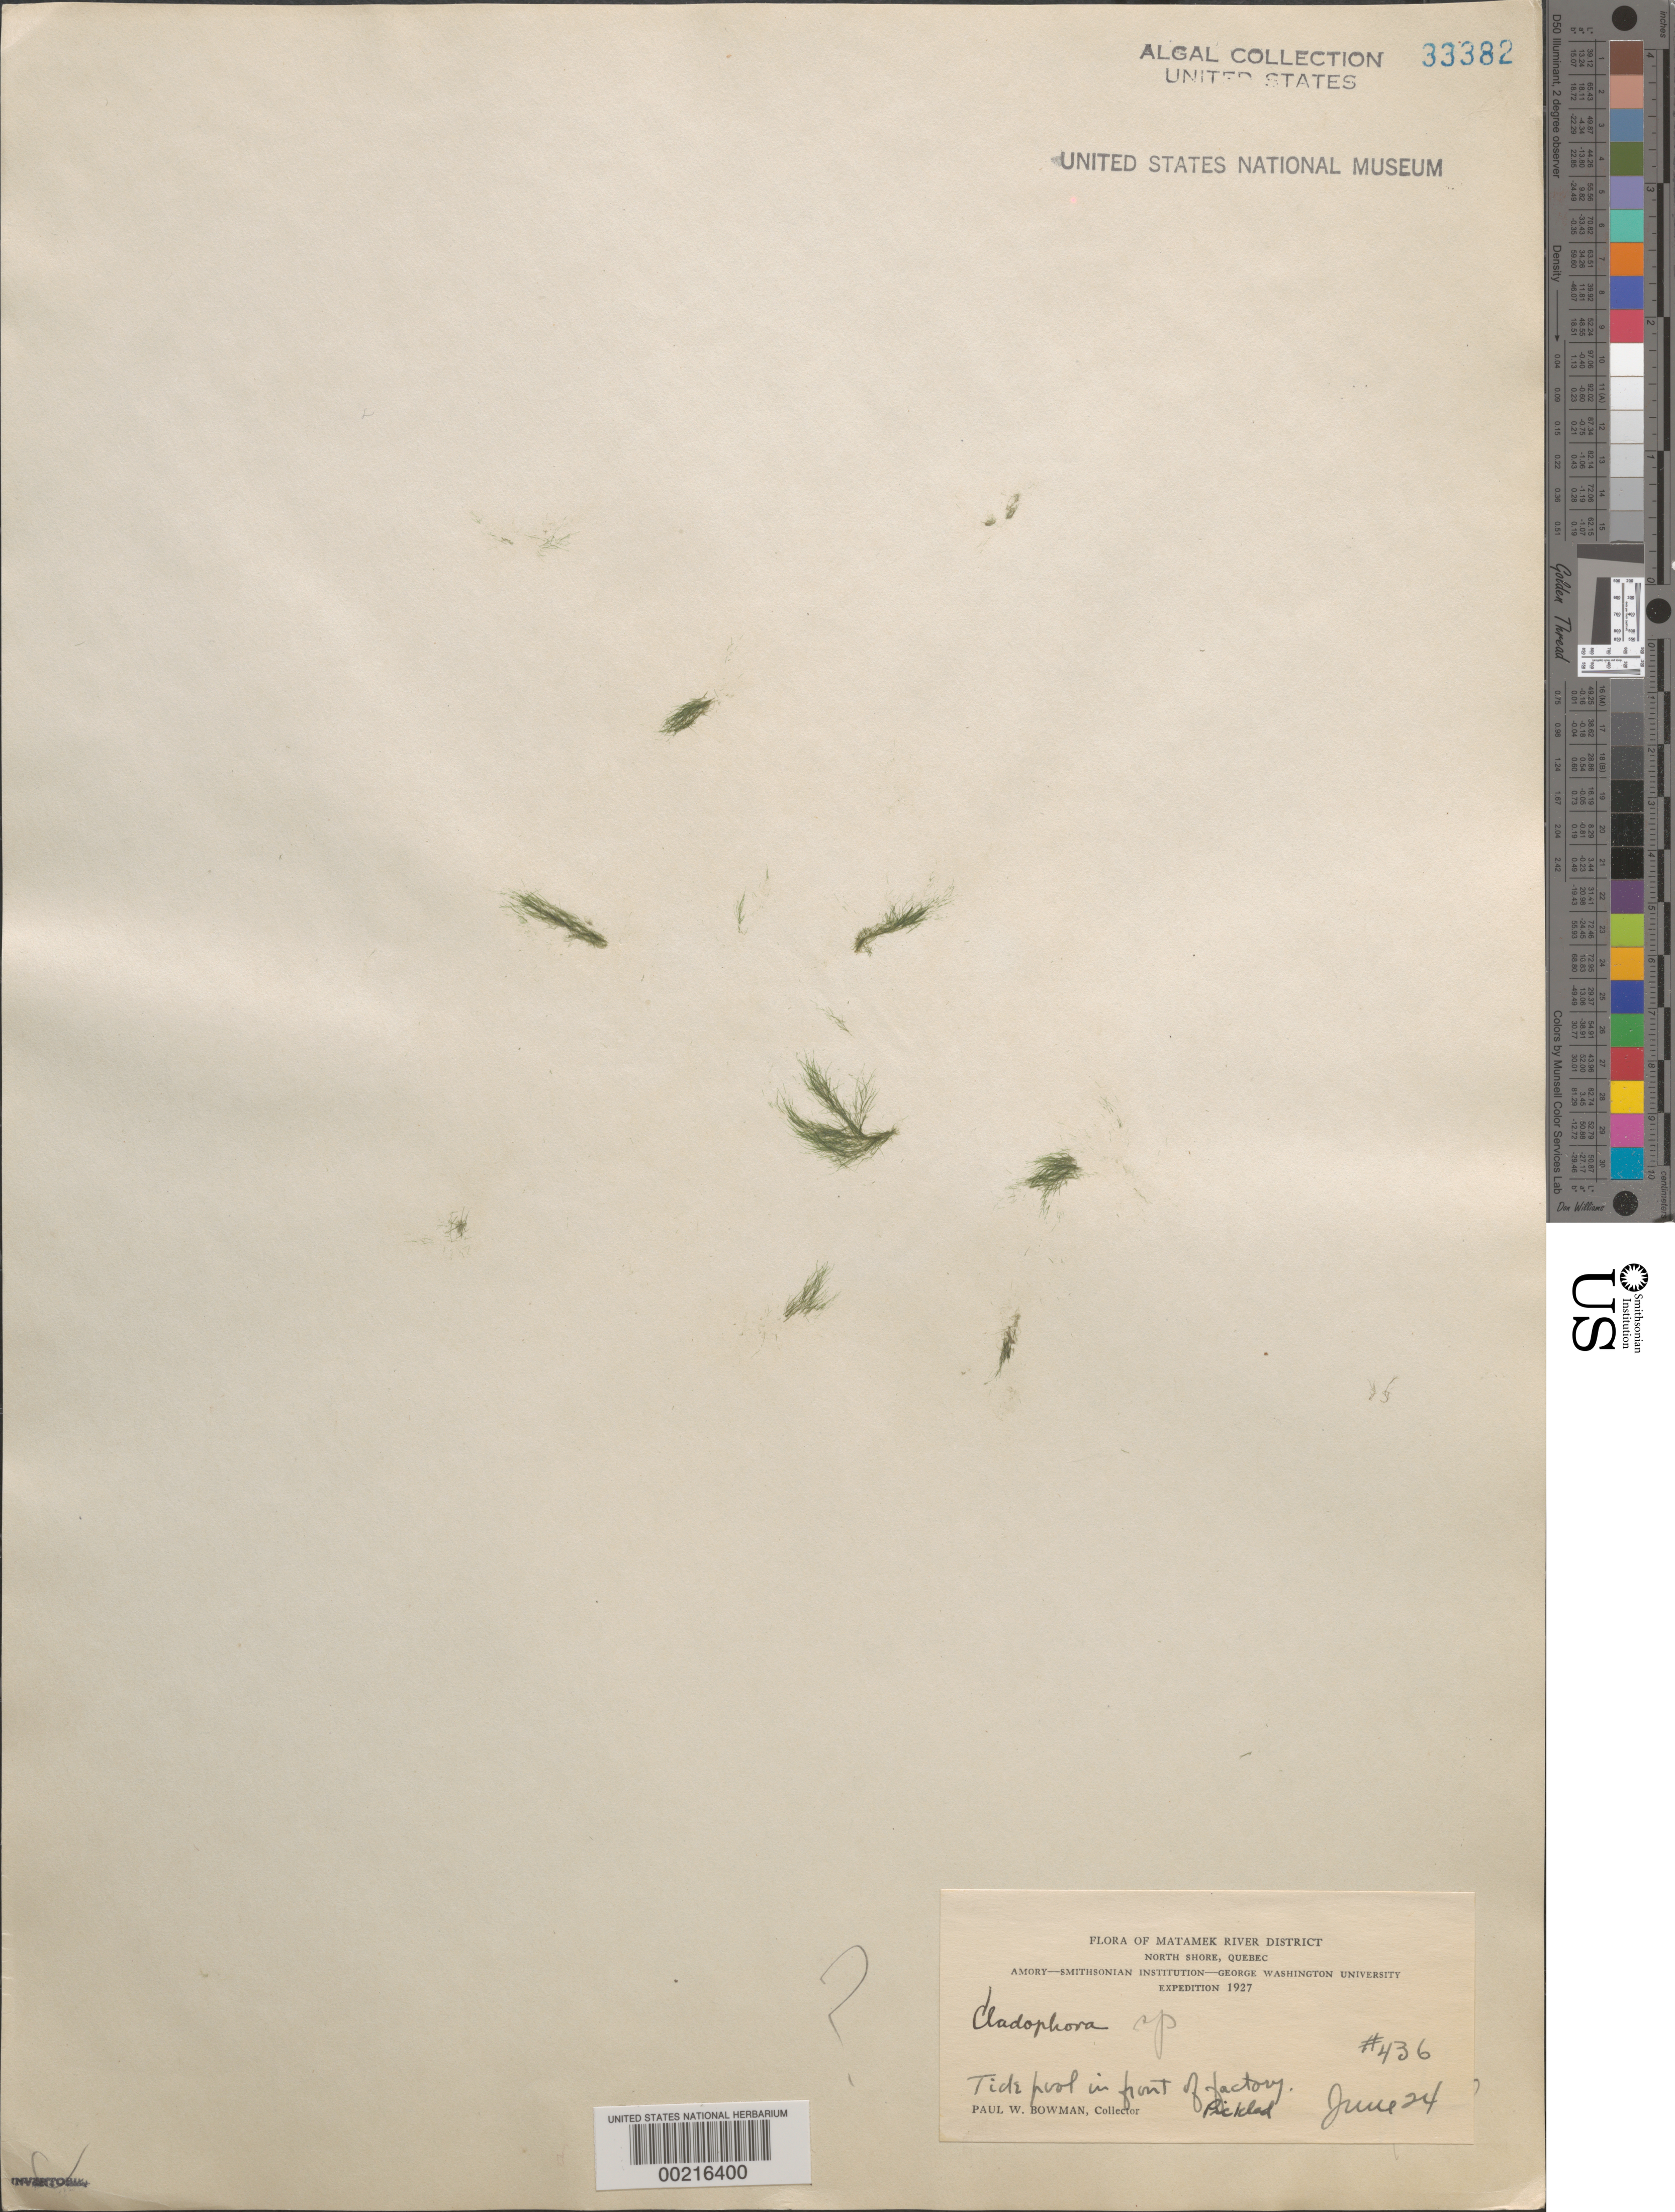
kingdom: Plantae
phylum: Chlorophyta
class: Ulvophyceae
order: Cladophorales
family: Cladophoraceae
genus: Cladophora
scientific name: Cladophora sp.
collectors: P. Bowman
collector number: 436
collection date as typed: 24 Jan 1927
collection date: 1927-01-24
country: Canada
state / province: Quebec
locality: Matamek river district, north shore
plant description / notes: Amory-Smithsonian Institution-George Washington University Expedition, 1927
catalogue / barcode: US 33382